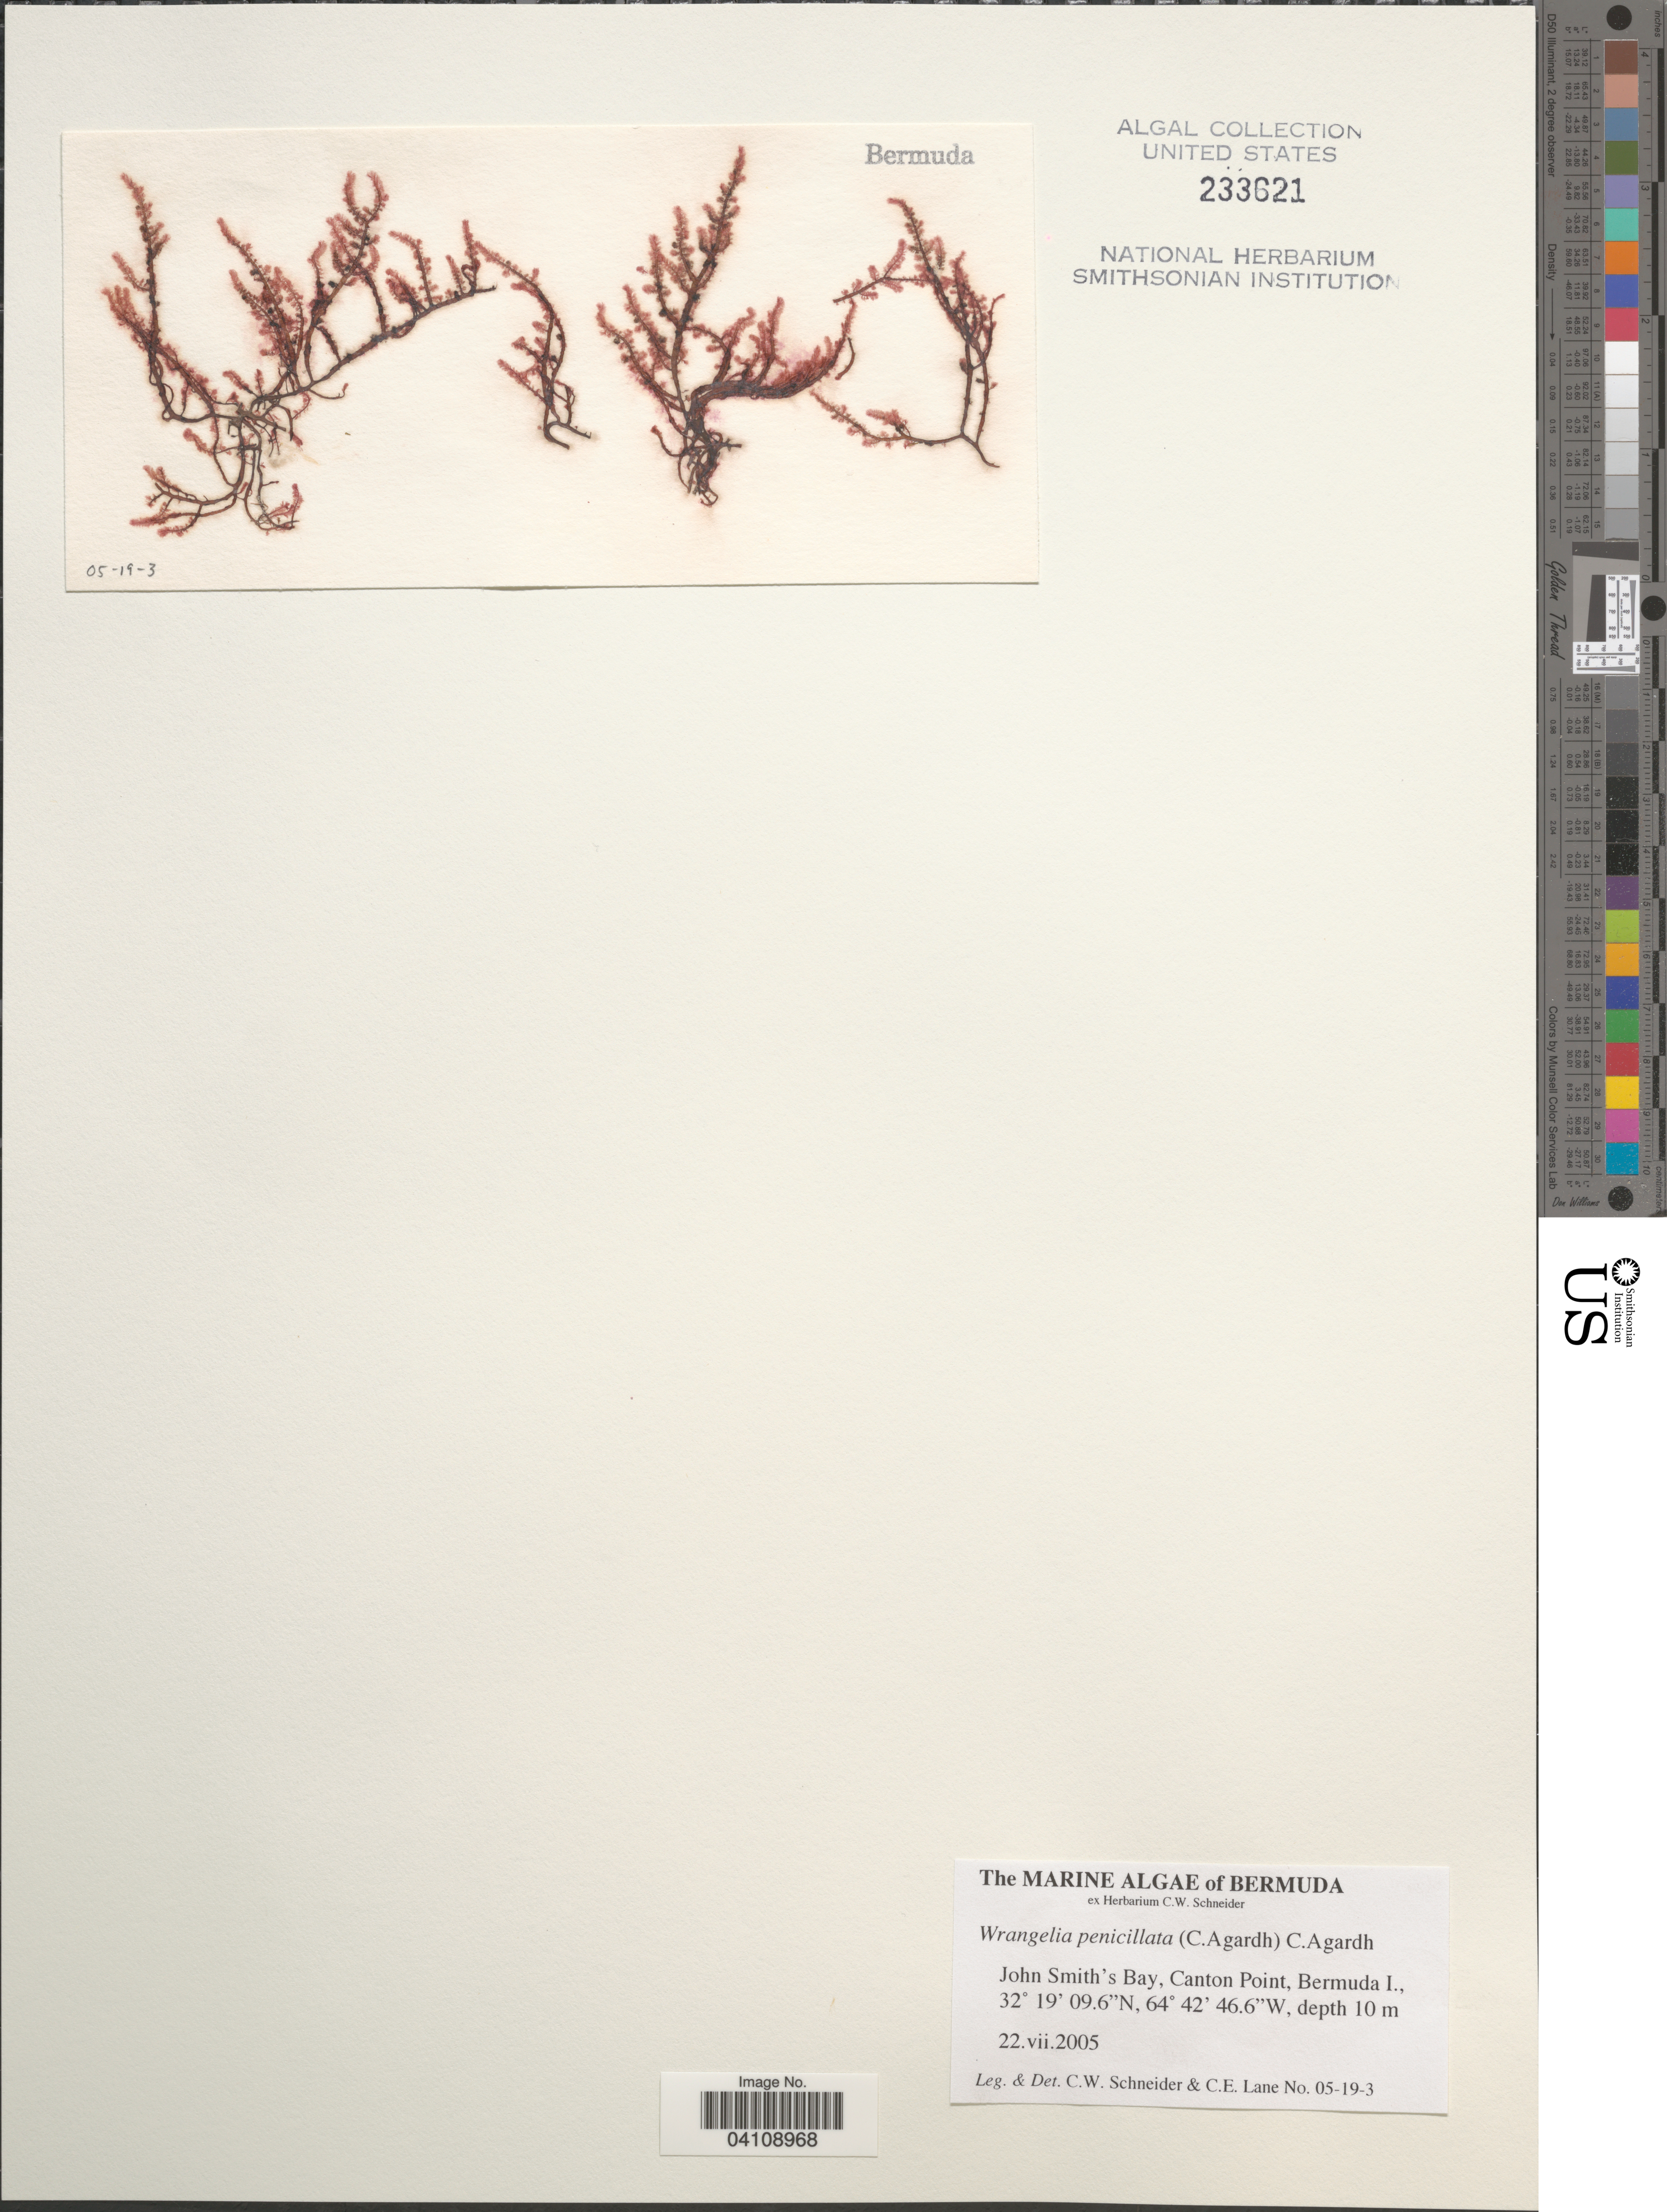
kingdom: Plantae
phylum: Rhodophyta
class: Florideophyceae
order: Ceramiales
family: Wrangeliaceae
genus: Wrangelia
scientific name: Wrangelia penicillata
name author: (C. Agardh) C. Agardh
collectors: C. W.Schneider & C. E. Lane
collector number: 05-19-3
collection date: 2005-07-22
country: Bermuda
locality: John Smith's Bay, Canton Point, Bermuda I.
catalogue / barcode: US 233621